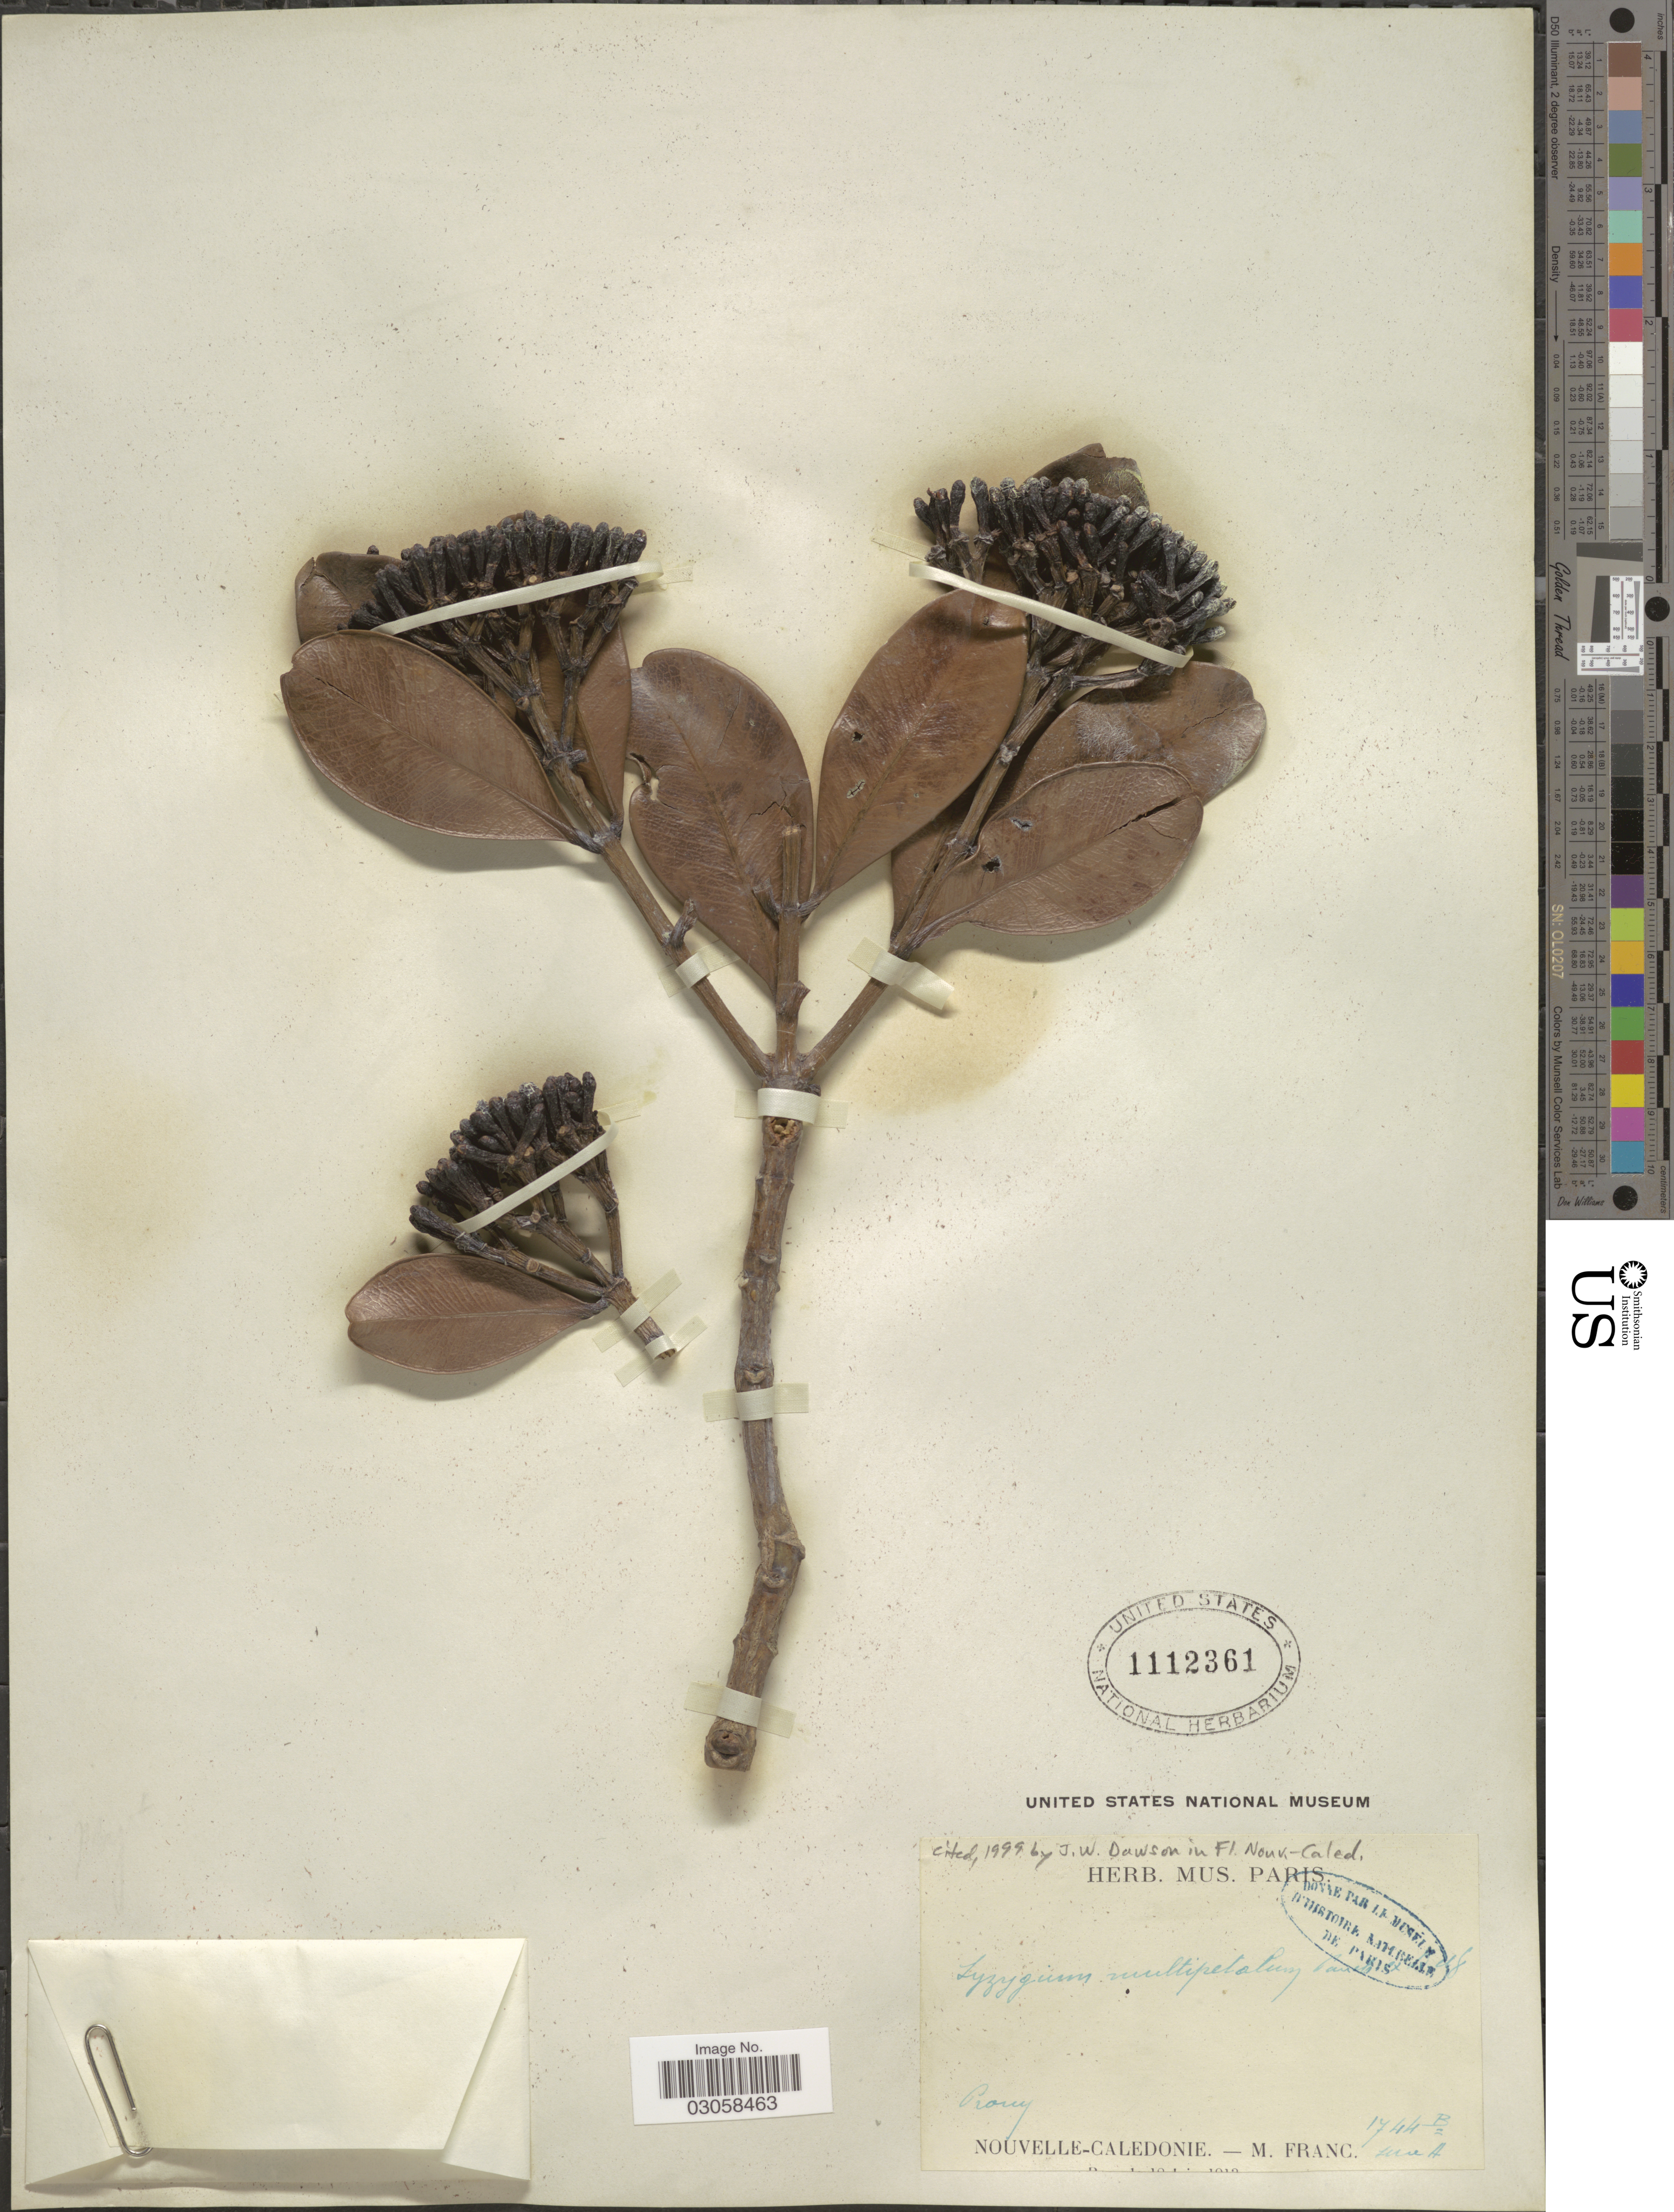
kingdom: Plantae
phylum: Tracheophyta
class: Magnoliopsida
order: Myrtales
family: Myrtaceae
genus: Syzygium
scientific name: Syzygium multipetalum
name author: Pancher ex Brongn. & Gris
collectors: M. Franc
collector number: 1744 B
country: New Caledonia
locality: Nouvelle-Caledonie.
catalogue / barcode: US 1112361